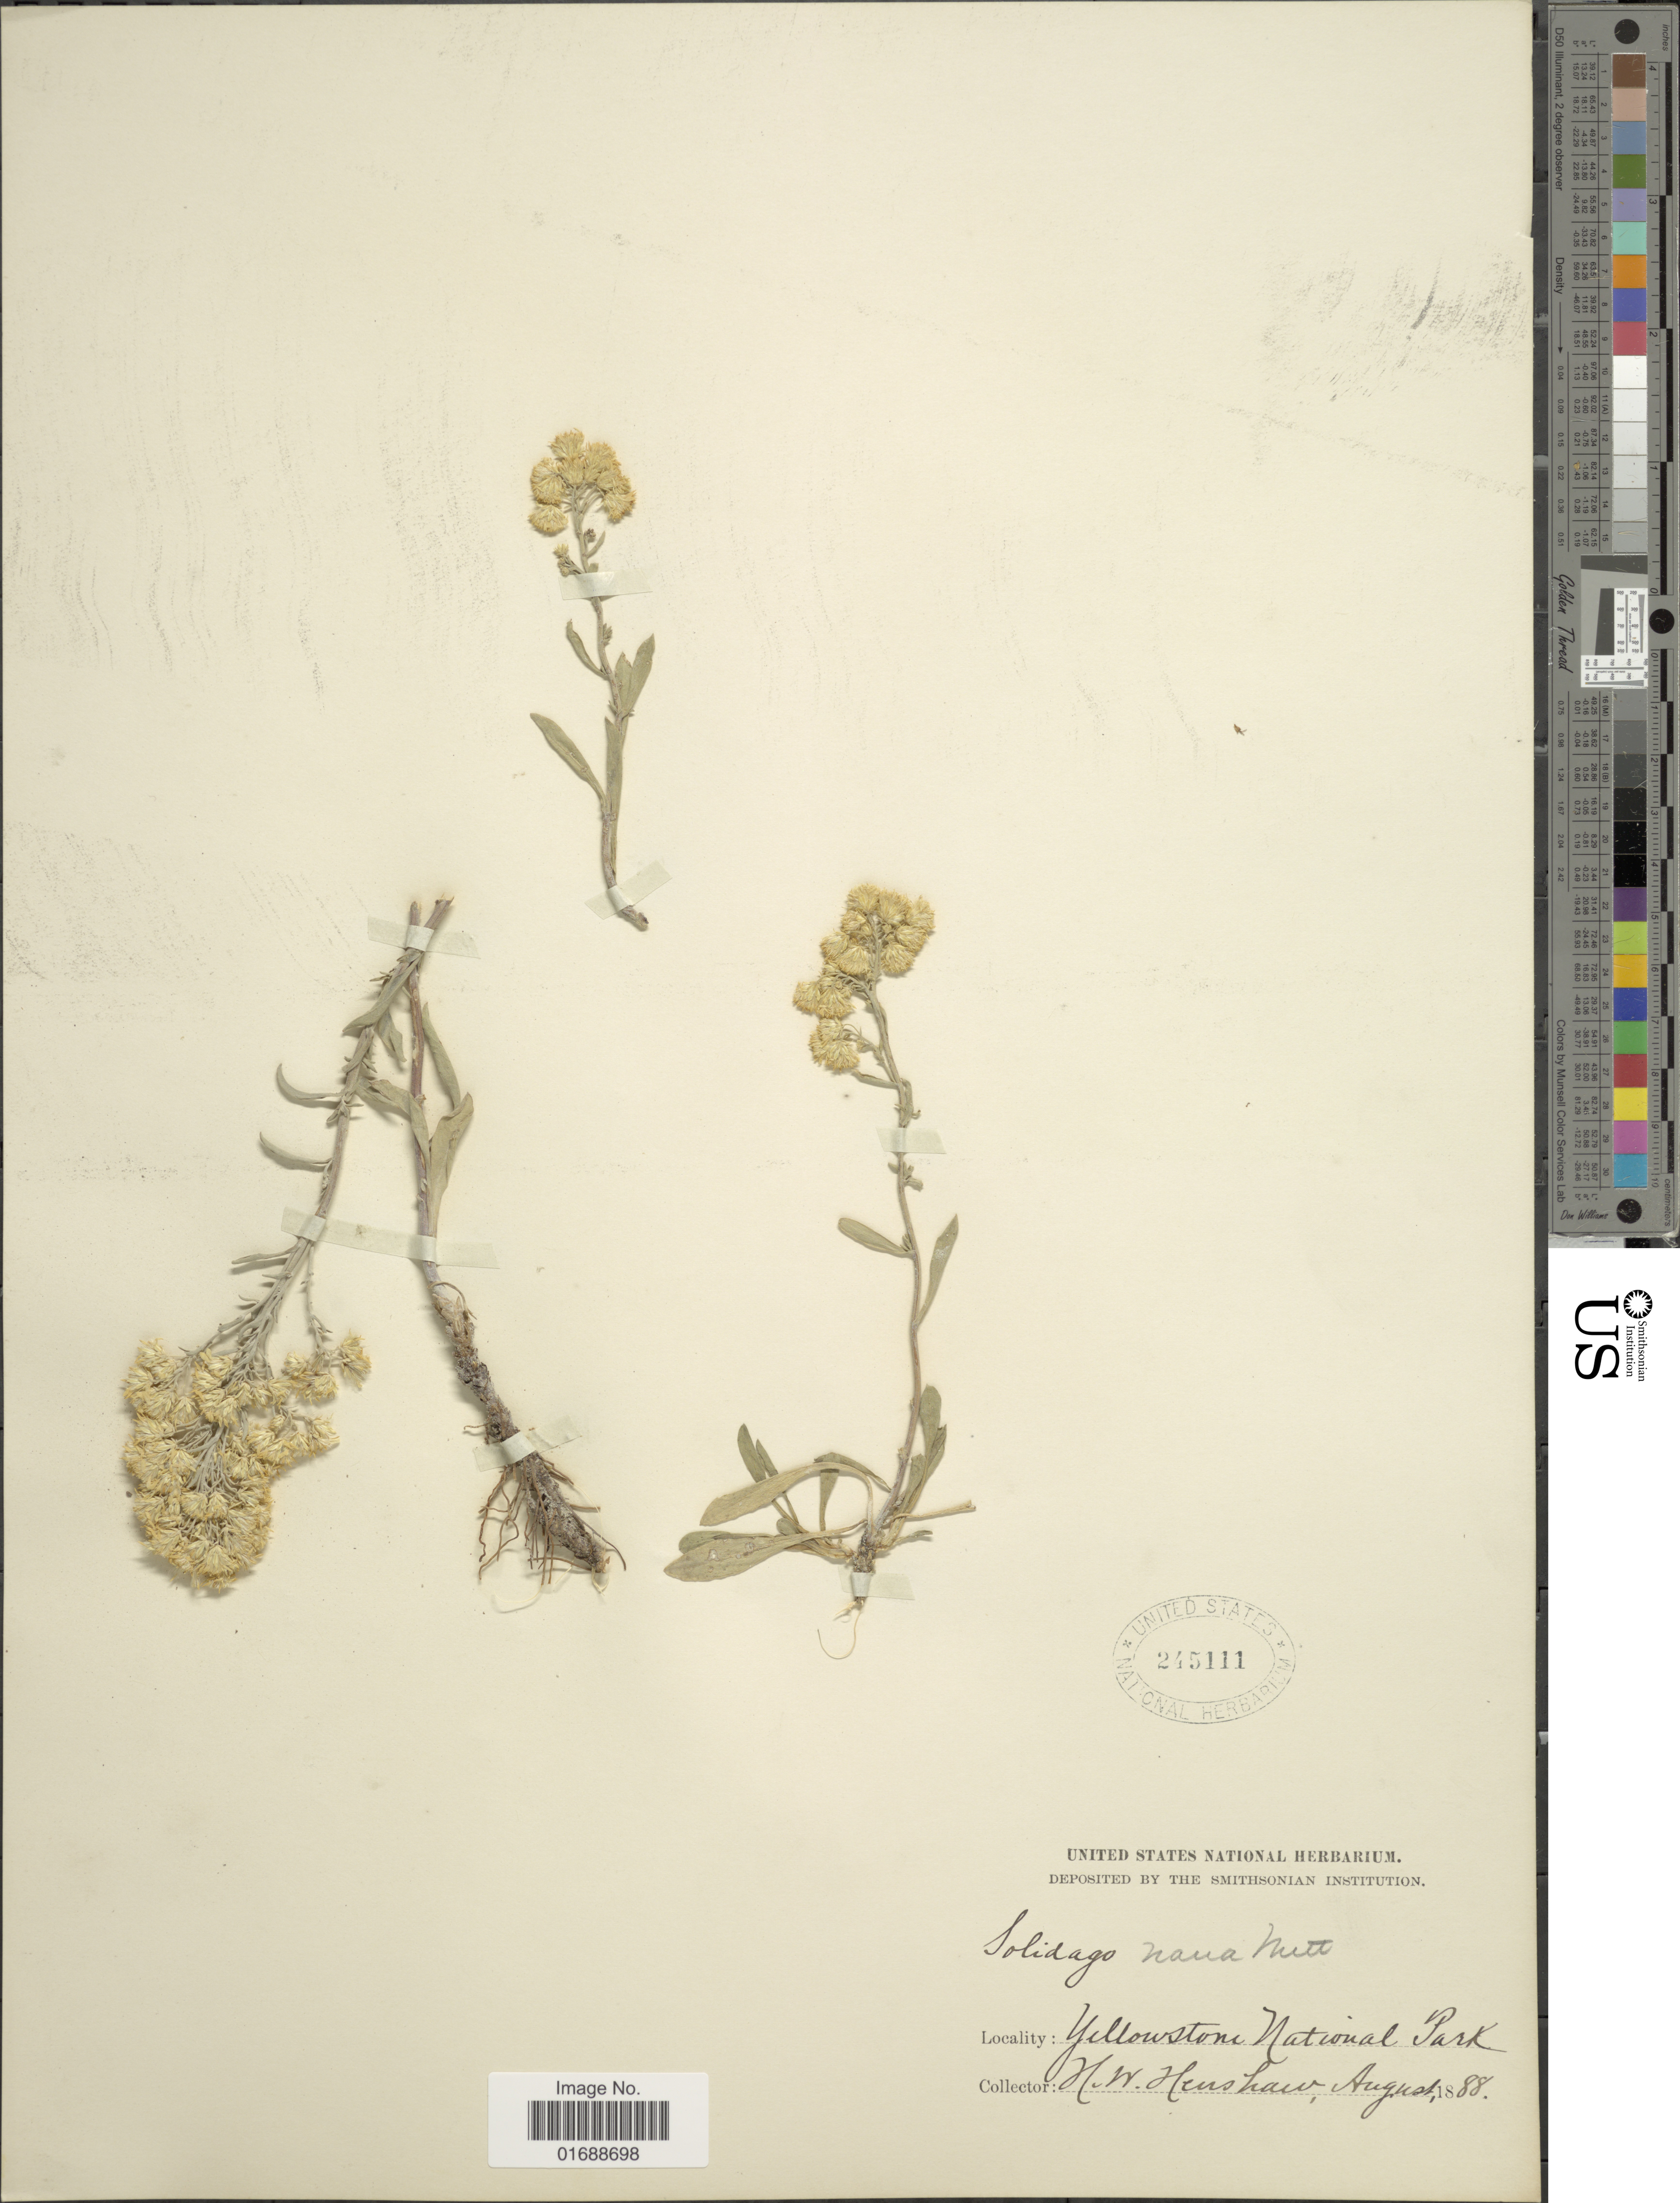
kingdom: Plantae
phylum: Tracheophyta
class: Magnoliopsida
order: Asterales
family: Asteraceae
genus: Solidago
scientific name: Solidago nana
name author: Nutt.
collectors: H. Henshaw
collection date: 1888-08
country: United States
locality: Yellowstone National Park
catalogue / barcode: US 245111